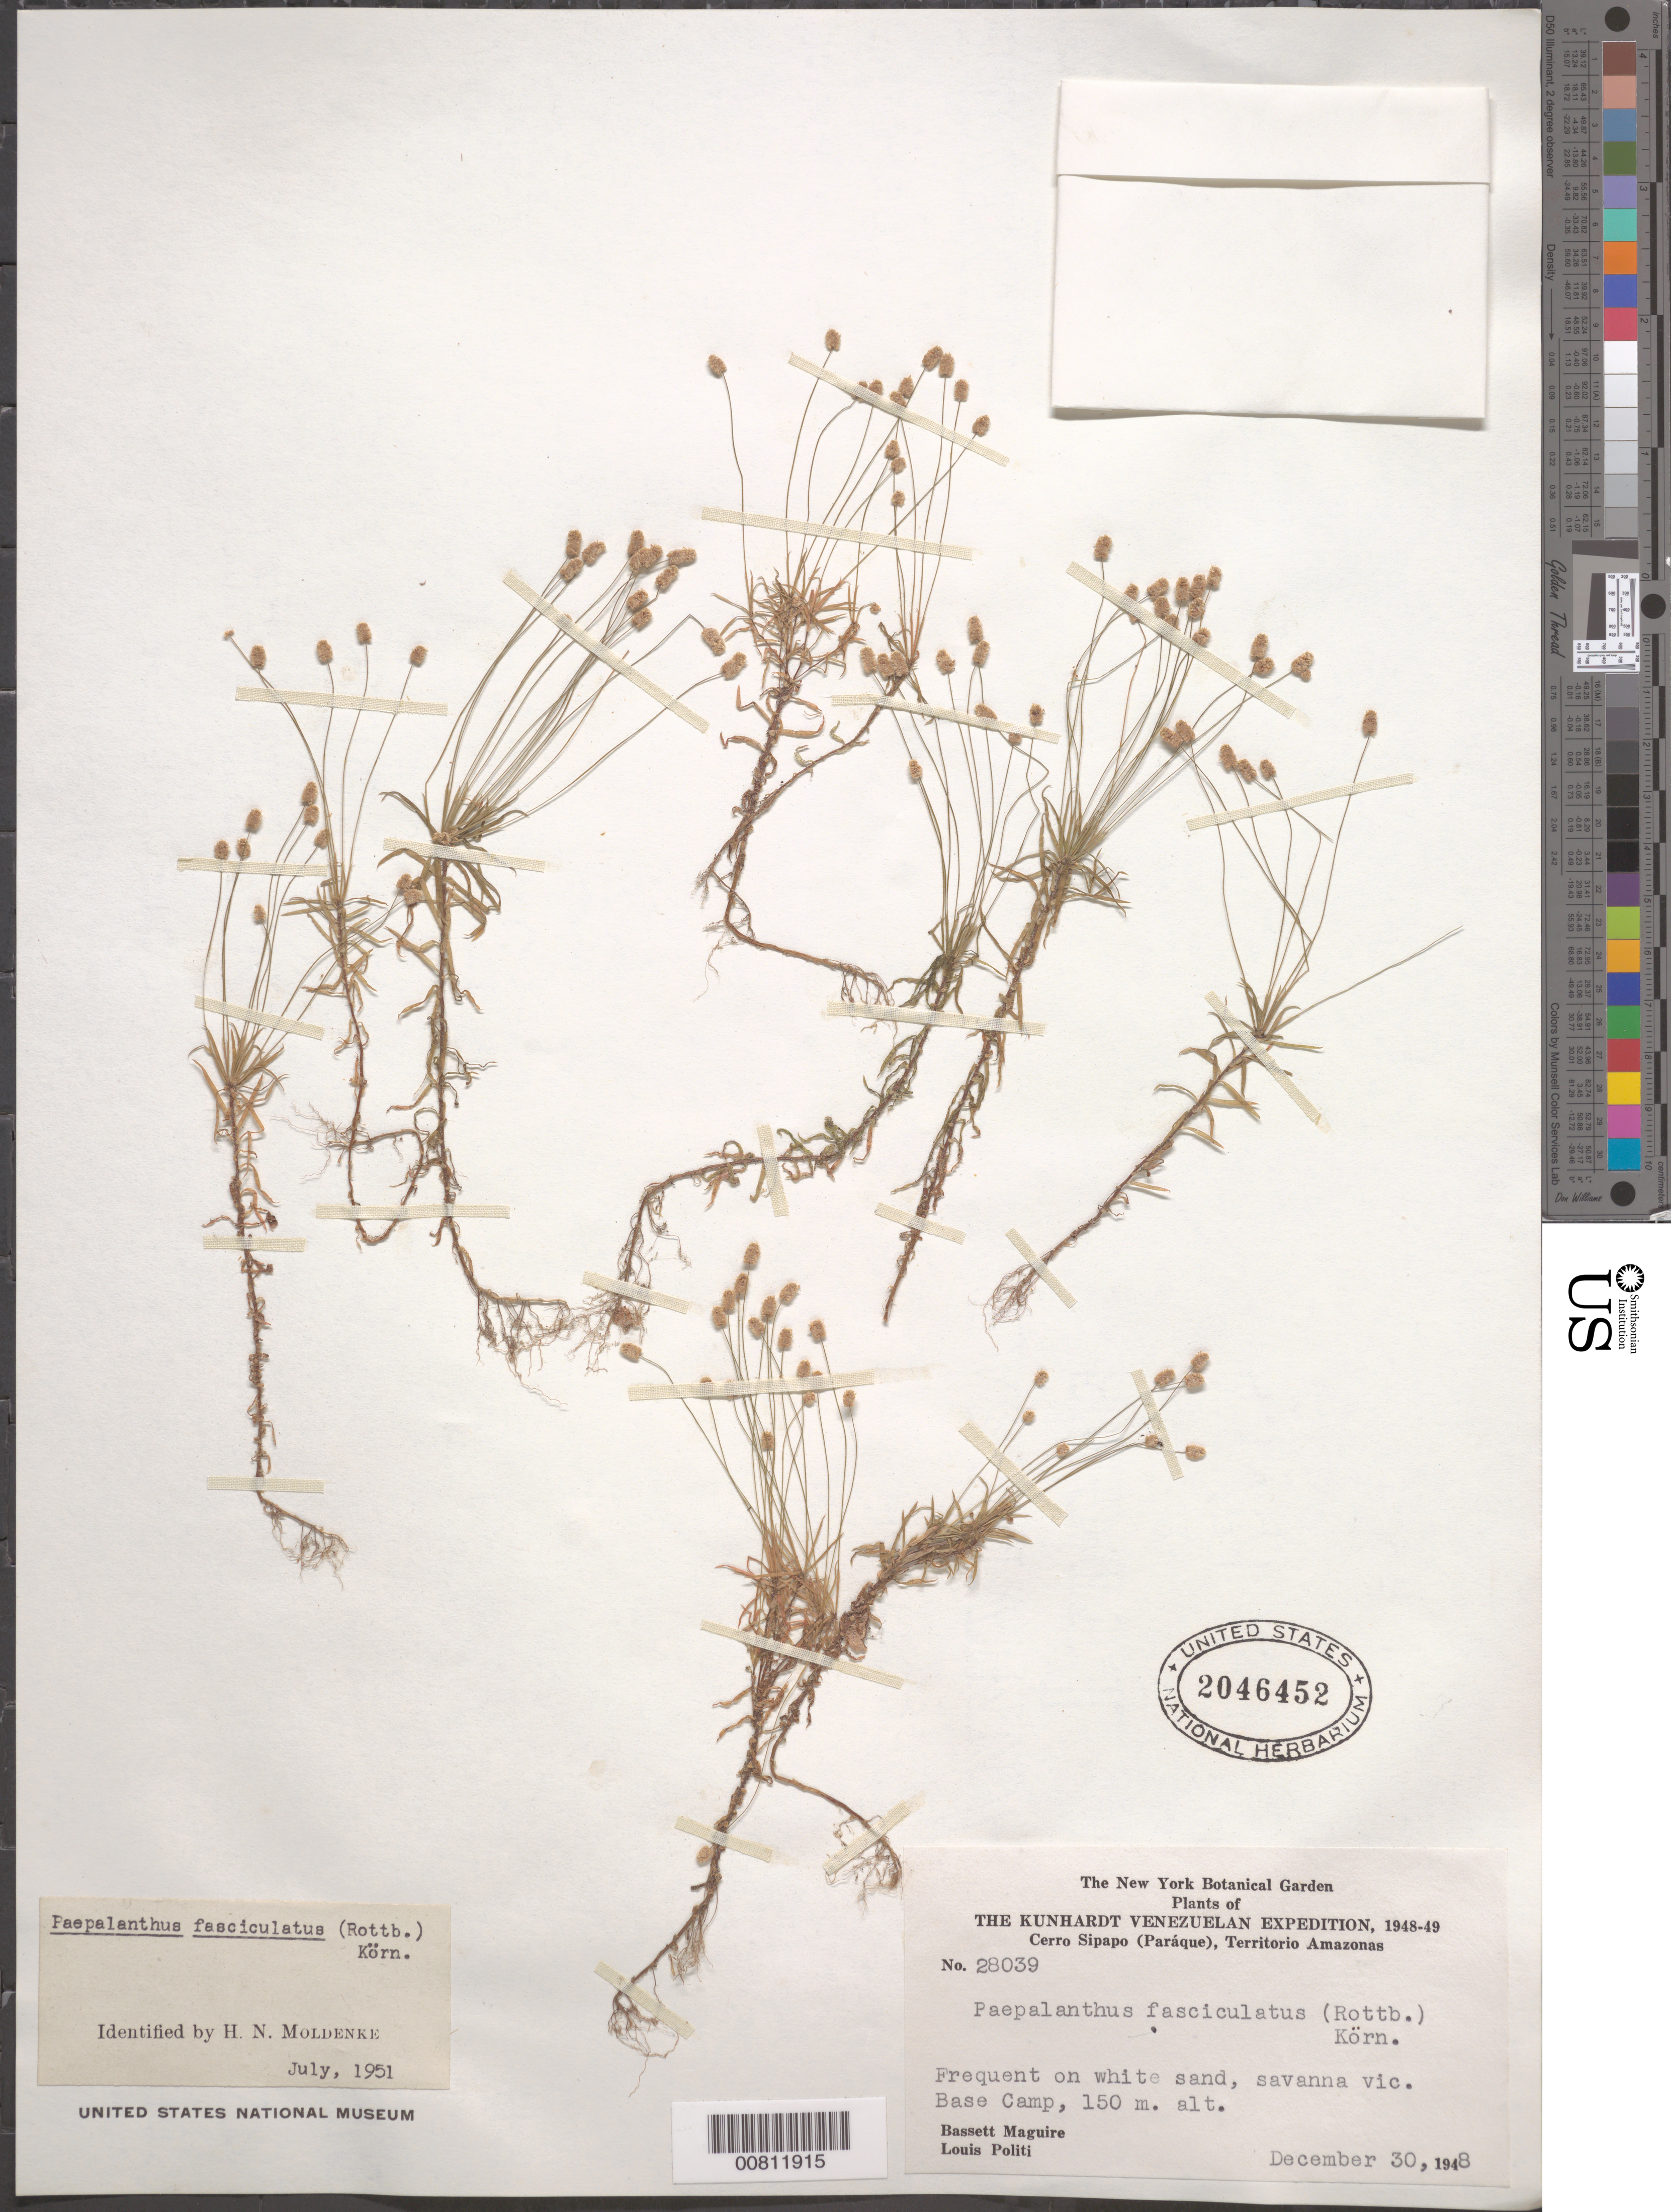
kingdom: Plantae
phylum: Tracheophyta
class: Liliopsida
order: Poales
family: Eriocaulaceae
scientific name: Giuliettia fasciculata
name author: (Rottb.) Andrino & Sano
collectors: B. Maguire & L. Politi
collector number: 28039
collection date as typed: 30-Dec-48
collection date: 1948-12-30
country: Venezuela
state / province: Amazonas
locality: Cerro Sipapo (Paráque), Base Camp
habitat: White sand, savanna vic.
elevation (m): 150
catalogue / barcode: US 2046452